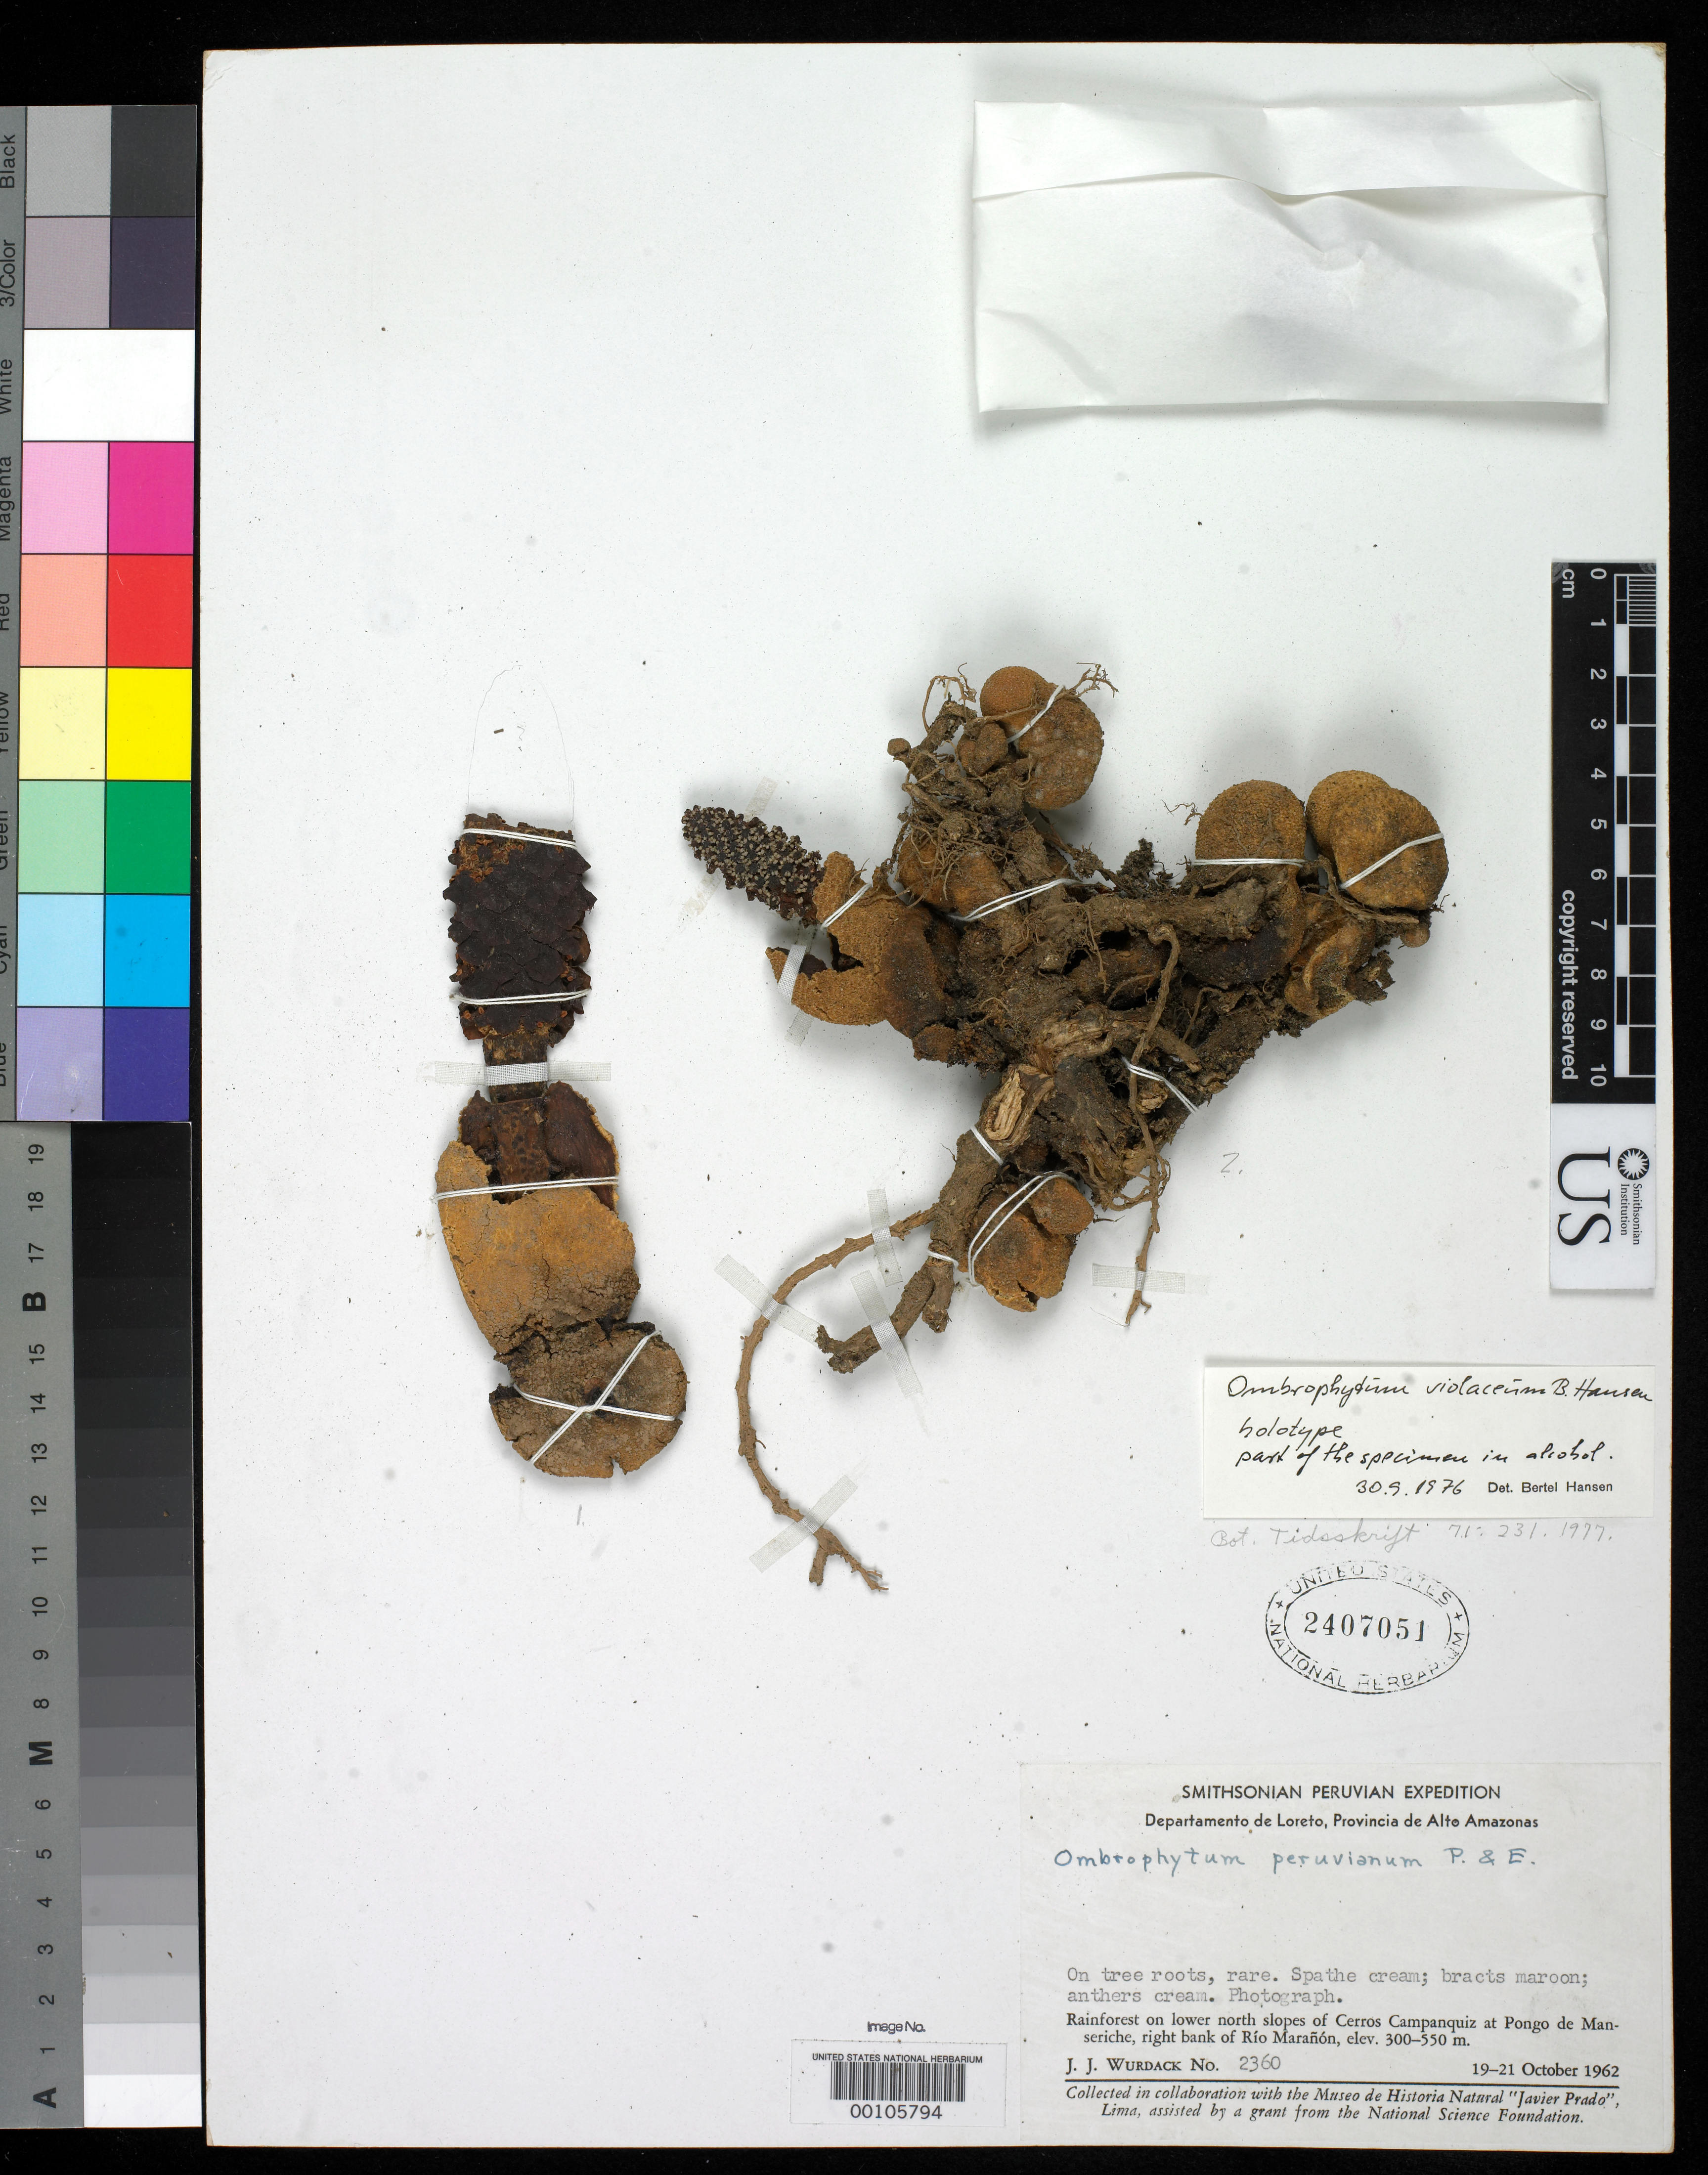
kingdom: Plantae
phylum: Tracheophyta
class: Magnoliopsida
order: Santalales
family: Balanophoraceae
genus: Ombrophytum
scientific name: Ombrophytum violaceum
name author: B.F. Hansen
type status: Holotype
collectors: J. J. Wurdack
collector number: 2360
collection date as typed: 19 Oct 1962 to 21 Oct 1962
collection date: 1962-10-19/1962-10-21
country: Peru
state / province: Loreto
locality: Cerros Campanquiz, Pongo Manseriche.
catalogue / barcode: US 2407051